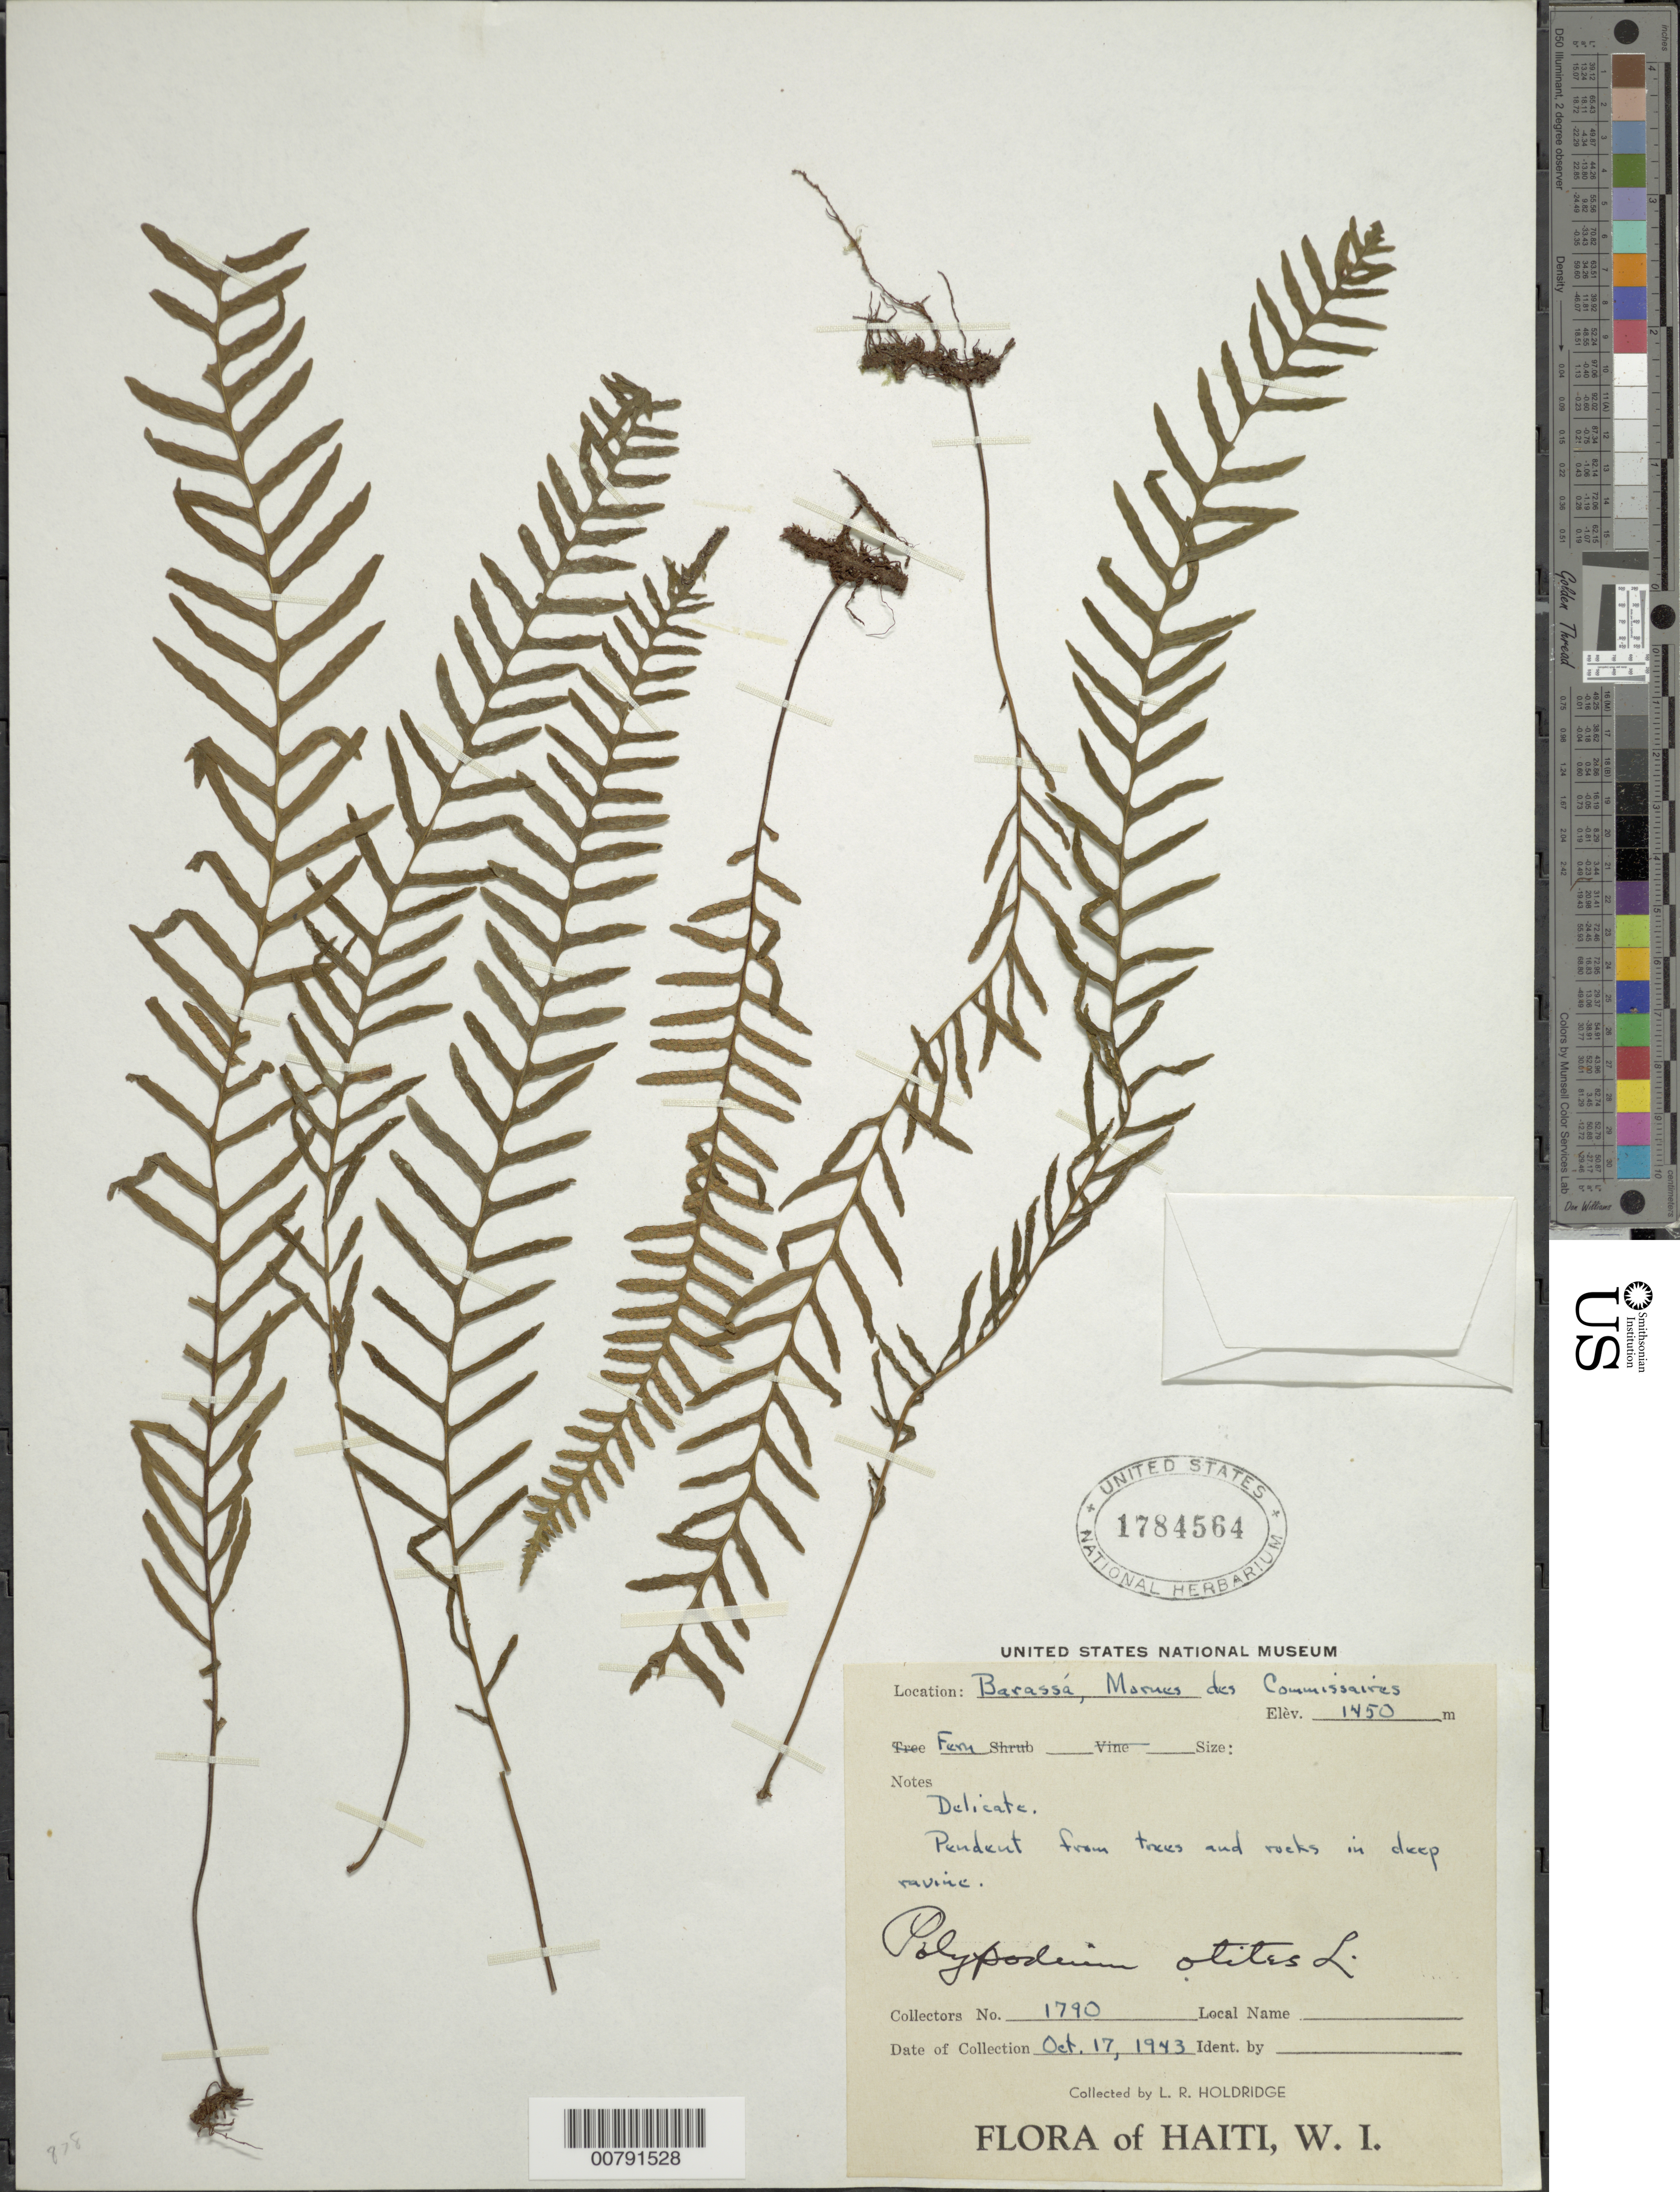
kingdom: Plantae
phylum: Tracheophyta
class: Polypodiopsida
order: Polypodiales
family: Polypodiaceae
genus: Polypodium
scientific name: Polypodium otites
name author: L.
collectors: L. Holdridge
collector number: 1790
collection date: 1943-10-17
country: Haiti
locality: Barassá, Mornes des Commissaires, Delicate, pendent from trees and rocks in deep ravine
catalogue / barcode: US 1784564